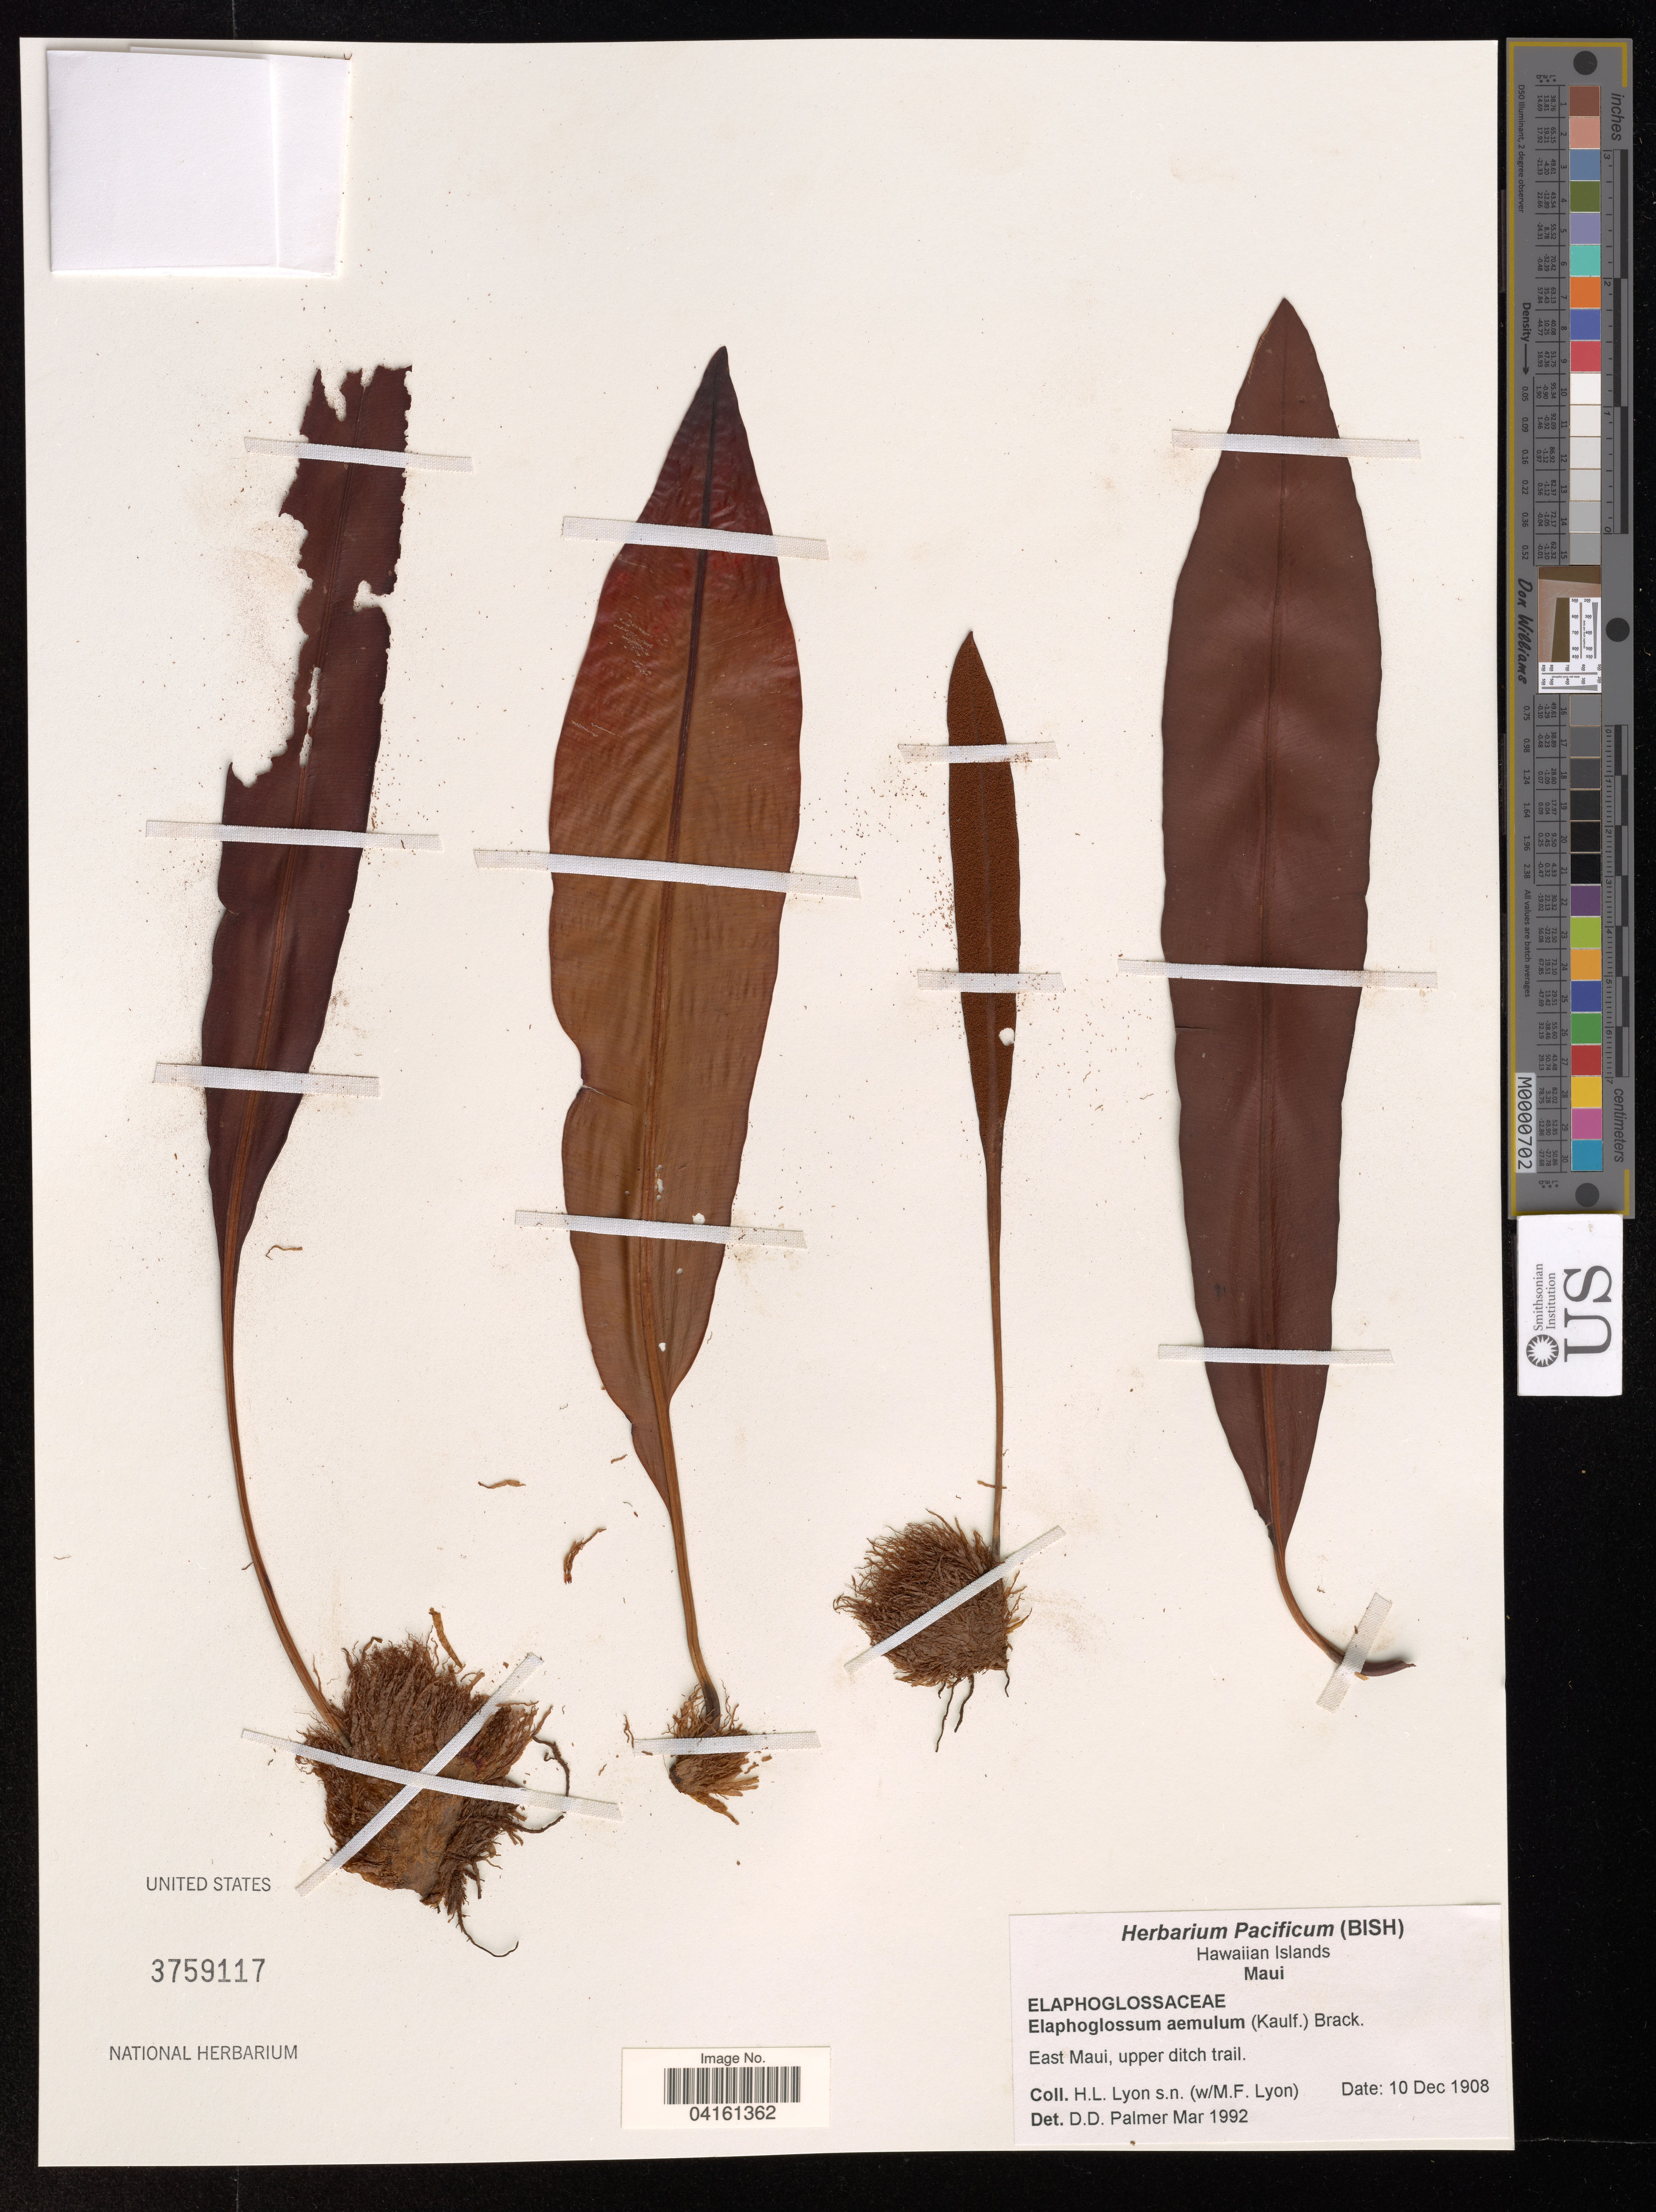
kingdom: Plantae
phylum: Tracheophyta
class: Polypodiopsida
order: Polypodiales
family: Dryopteridaceae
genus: Elaphoglossum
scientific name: Elaphoglossum aemulum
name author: (Kaulf.) Brack.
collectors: H. Lyon & M. Lyon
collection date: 1908-12-10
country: United States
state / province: Hawaii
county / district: Maui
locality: East Maui, upper ditch trail.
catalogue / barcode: US 3759117